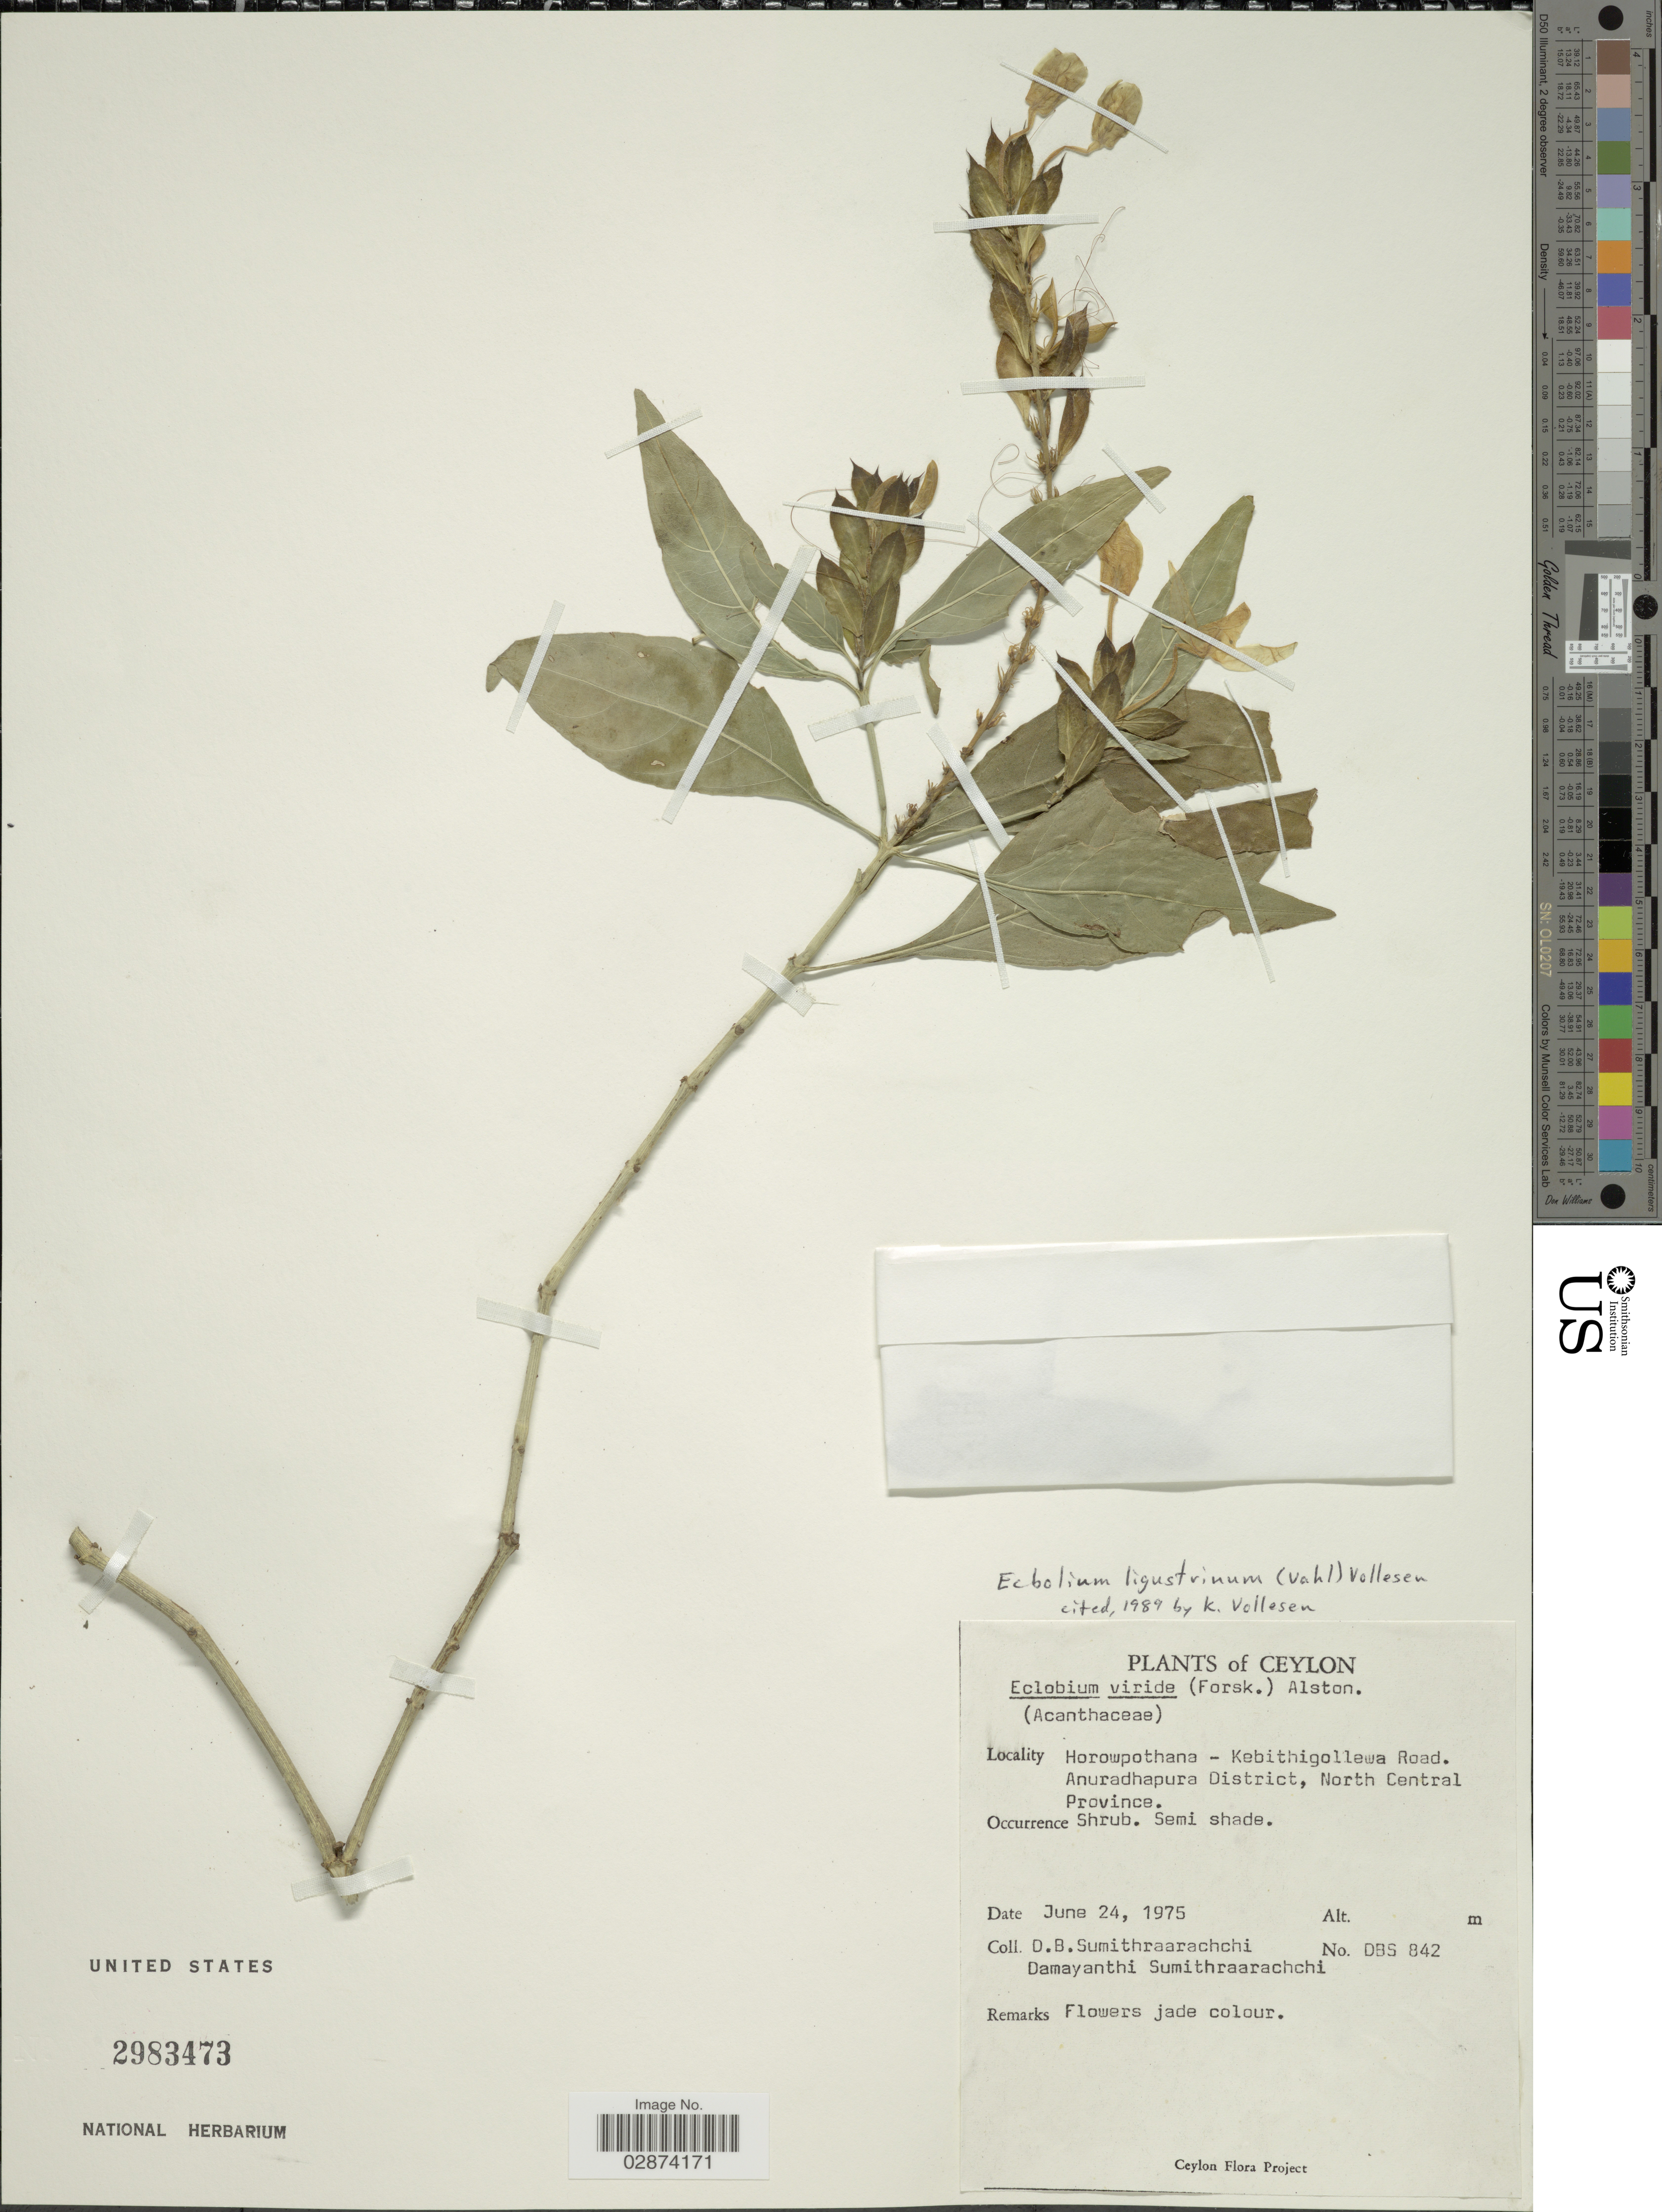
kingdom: Plantae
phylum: Tracheophyta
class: Magnoliopsida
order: Lamiales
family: Acanthaceae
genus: Ecbolium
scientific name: Ecbolium ligustrinum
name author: (Vahl) Vollesen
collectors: D. B. Sumithraarachchi & D. Sumithraarachchi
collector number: DBS 842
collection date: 1975-06-24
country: Sri Lanka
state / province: North Central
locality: Ceylon. Horowpothana - Kebithigollewa Road. Anuradhapura District.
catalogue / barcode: US 2983473